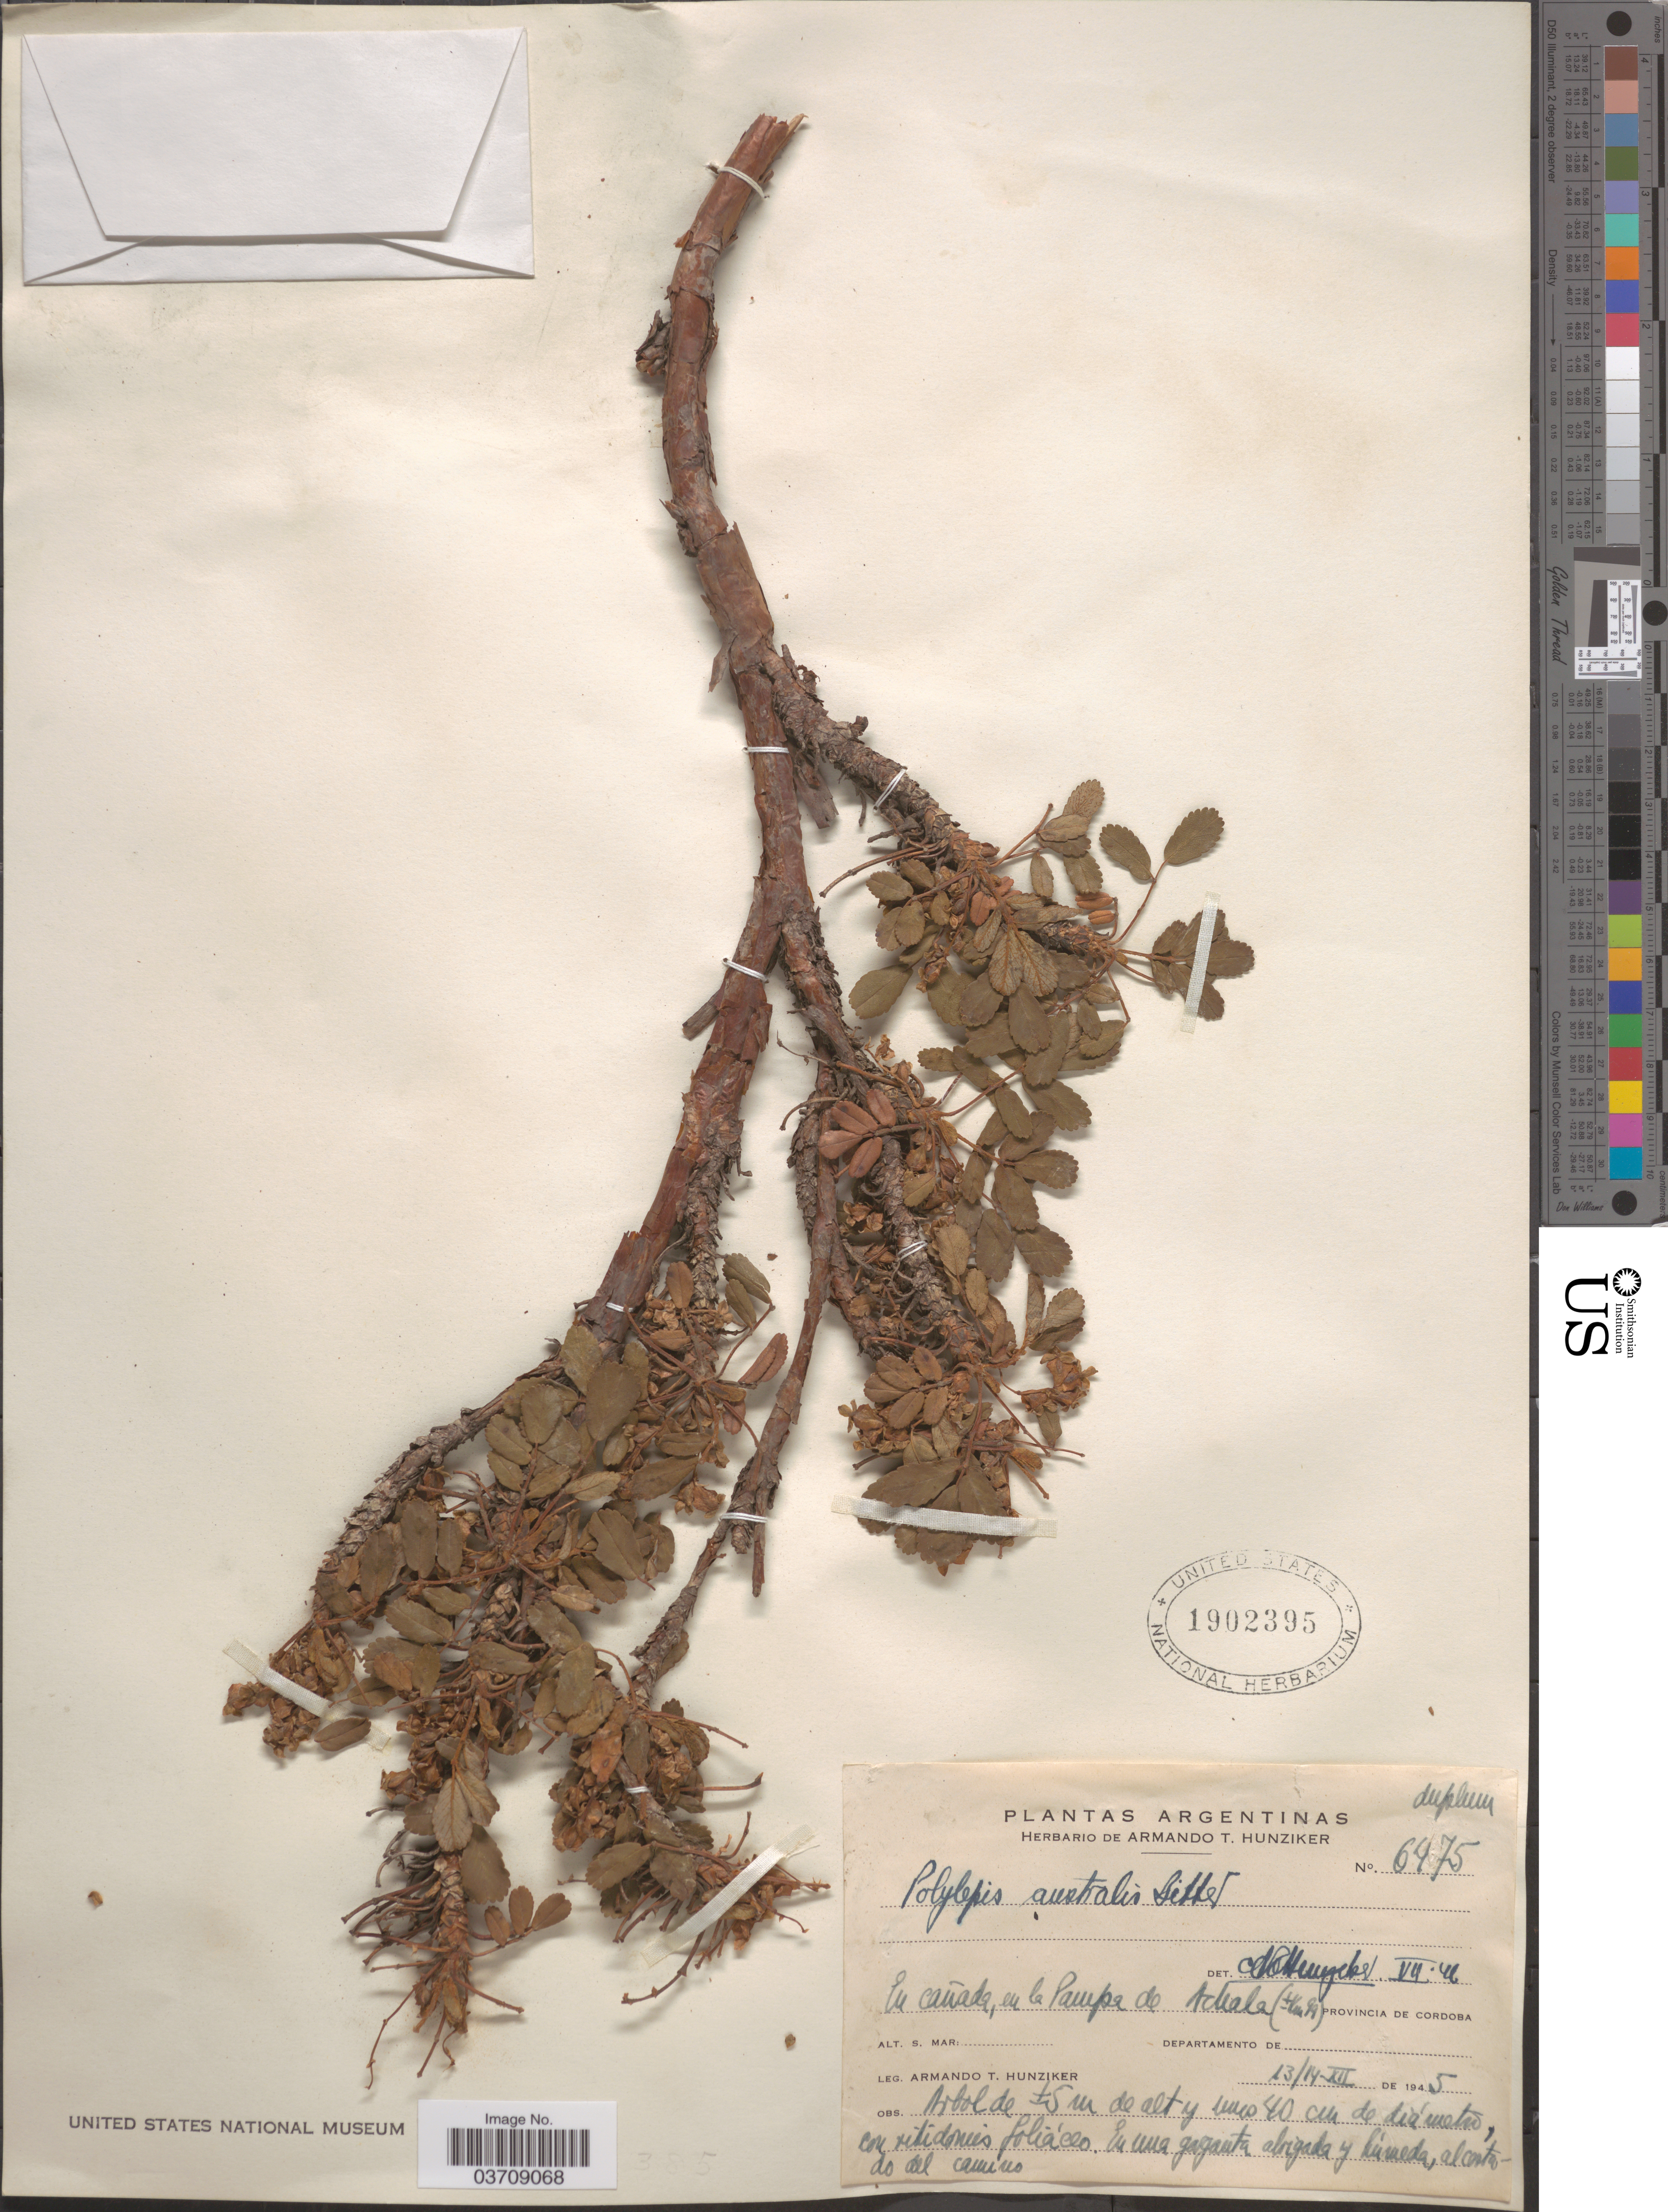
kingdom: Plantae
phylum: Tracheophyta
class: Magnoliopsida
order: Rosales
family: Rosaceae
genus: Polylepis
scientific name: Polylepis australis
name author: Bitter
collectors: A. T. Hunziker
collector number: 6475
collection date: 1945-12-13/1945-12-14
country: Argentina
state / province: Cordoba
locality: En cañada, en la Pampa de Achala (±Km 99).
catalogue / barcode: US 1902395